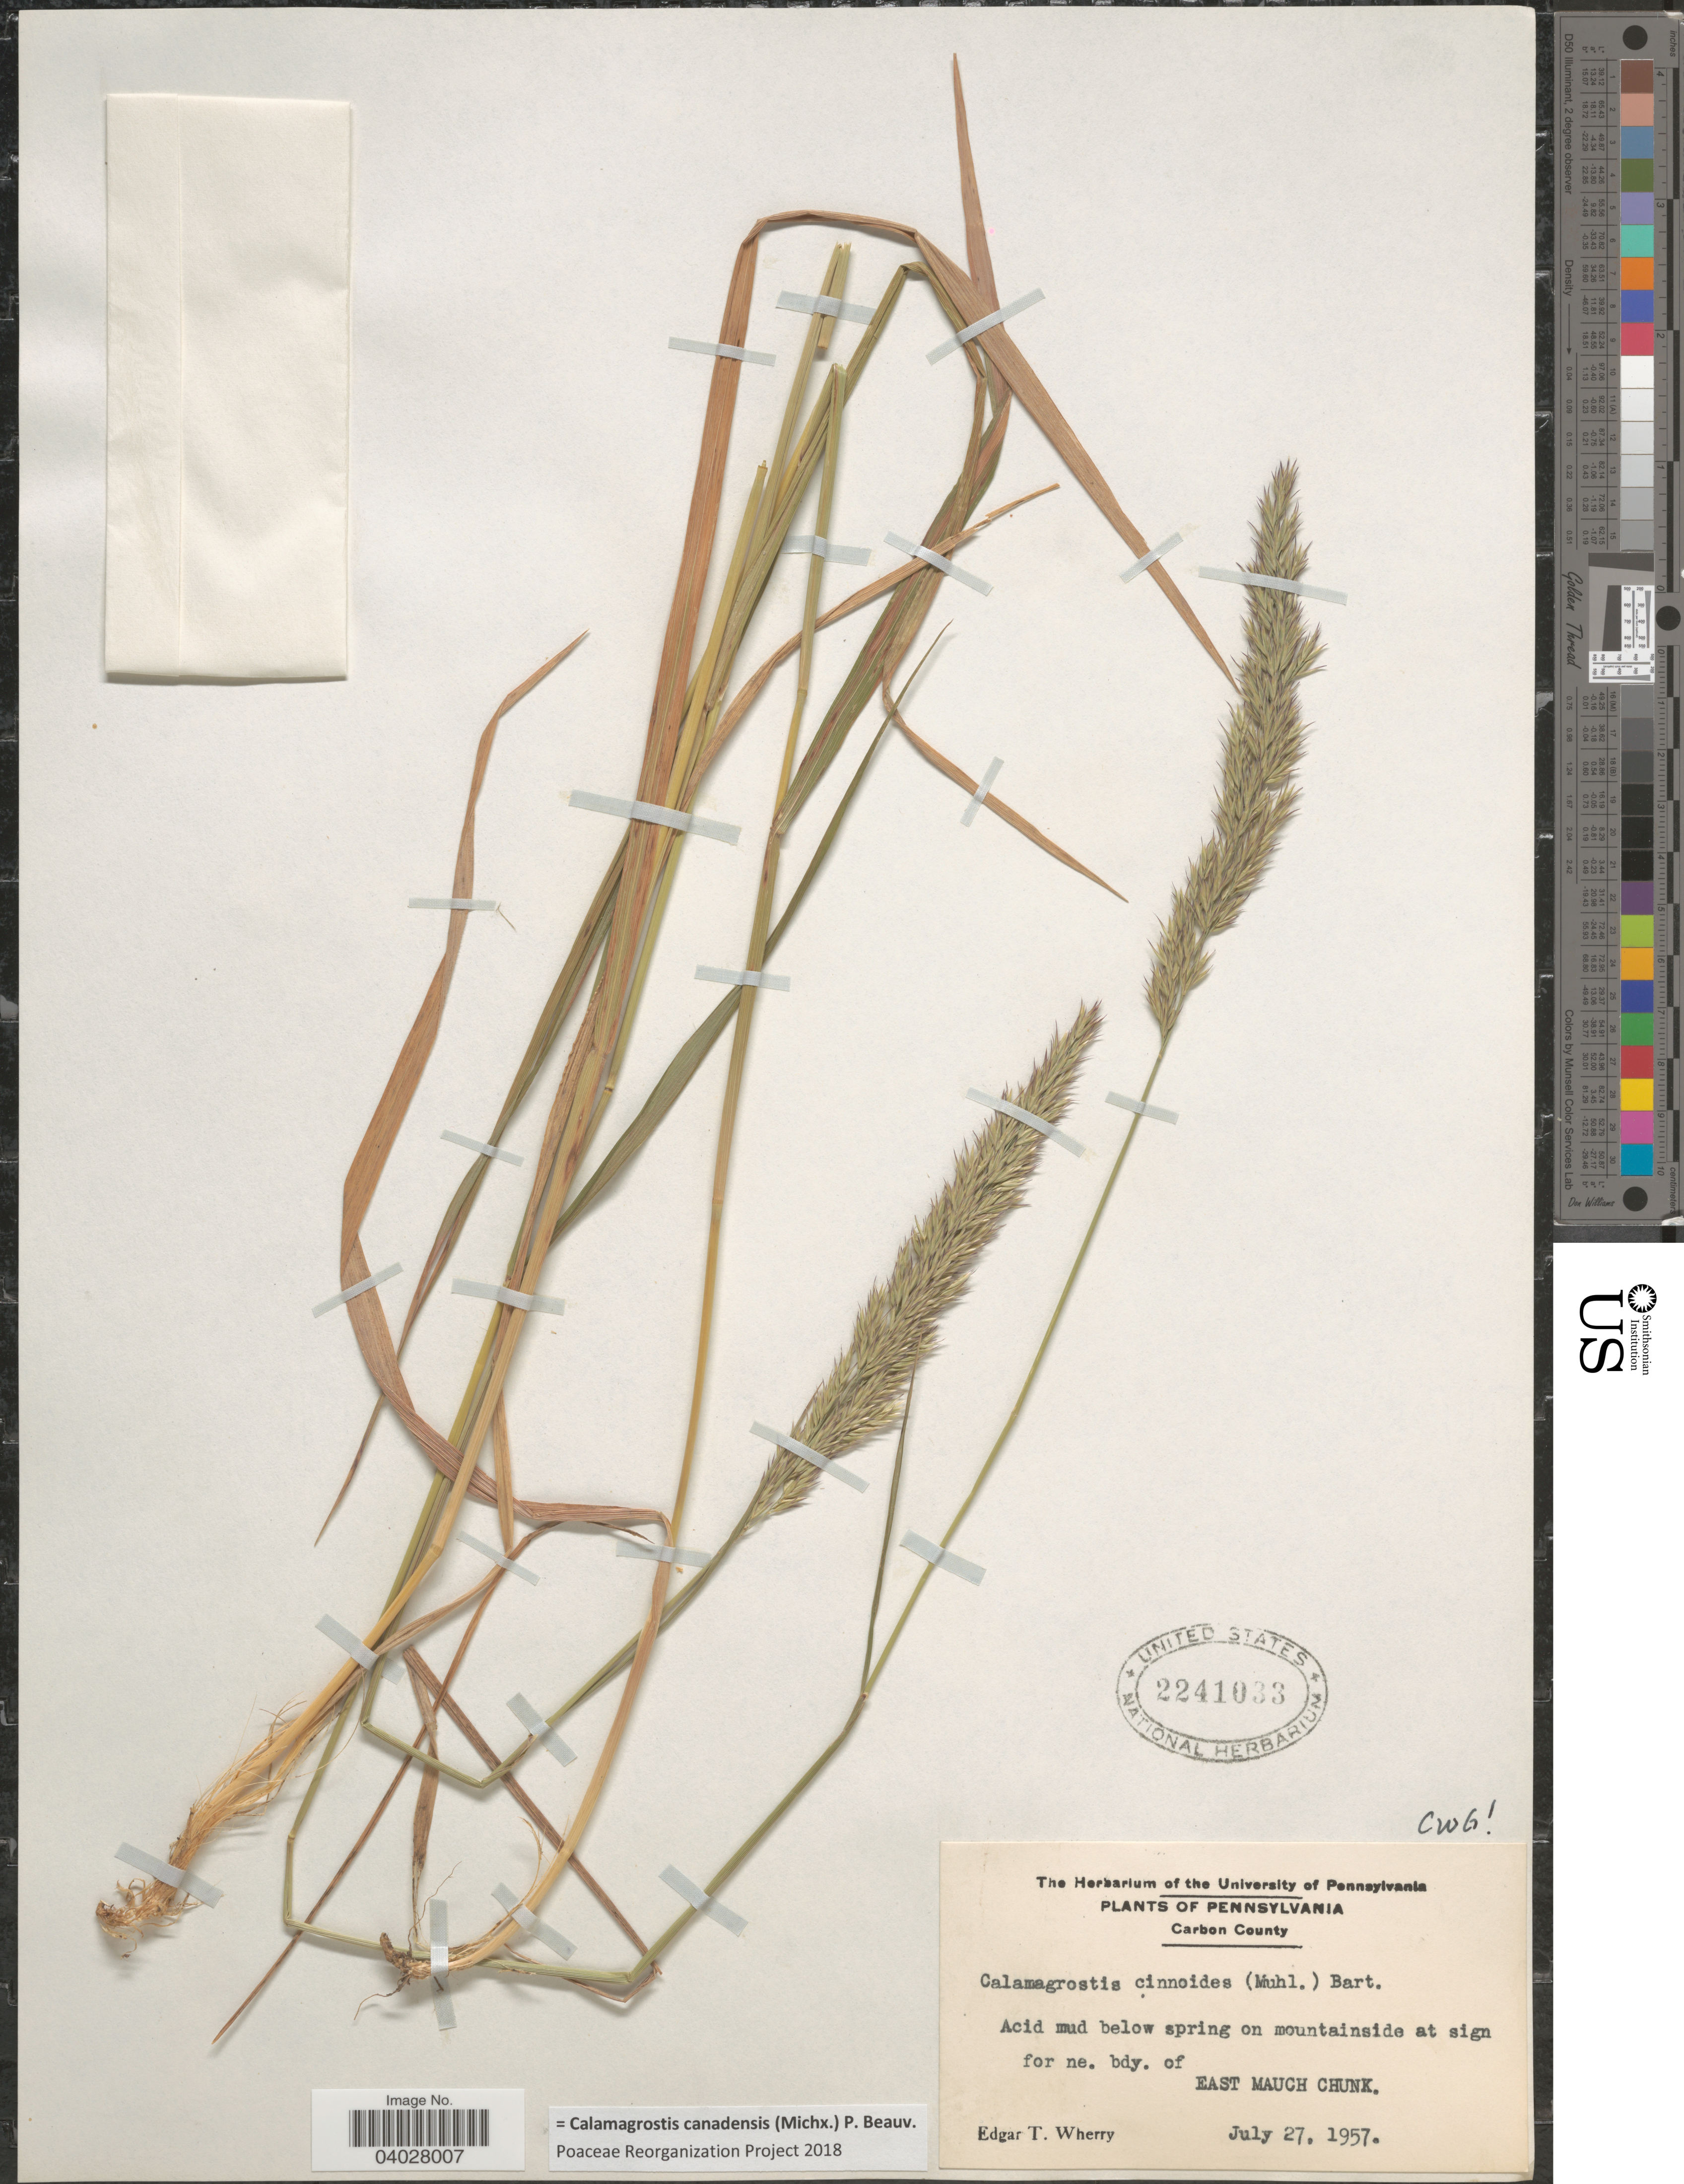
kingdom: Plantae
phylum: Tracheophyta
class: Liliopsida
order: Poales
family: Poaceae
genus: Calamagrostis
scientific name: Calamagrostis canadensis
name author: (Michx.) P. Beauv.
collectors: E. T. Wherry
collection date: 1957-07-27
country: United States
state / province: Pennsylvania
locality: Carbon County. Acid mud below spring on mountainside at sign for ne. bdy. of East Mauch Chunk.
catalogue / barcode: US 2241033